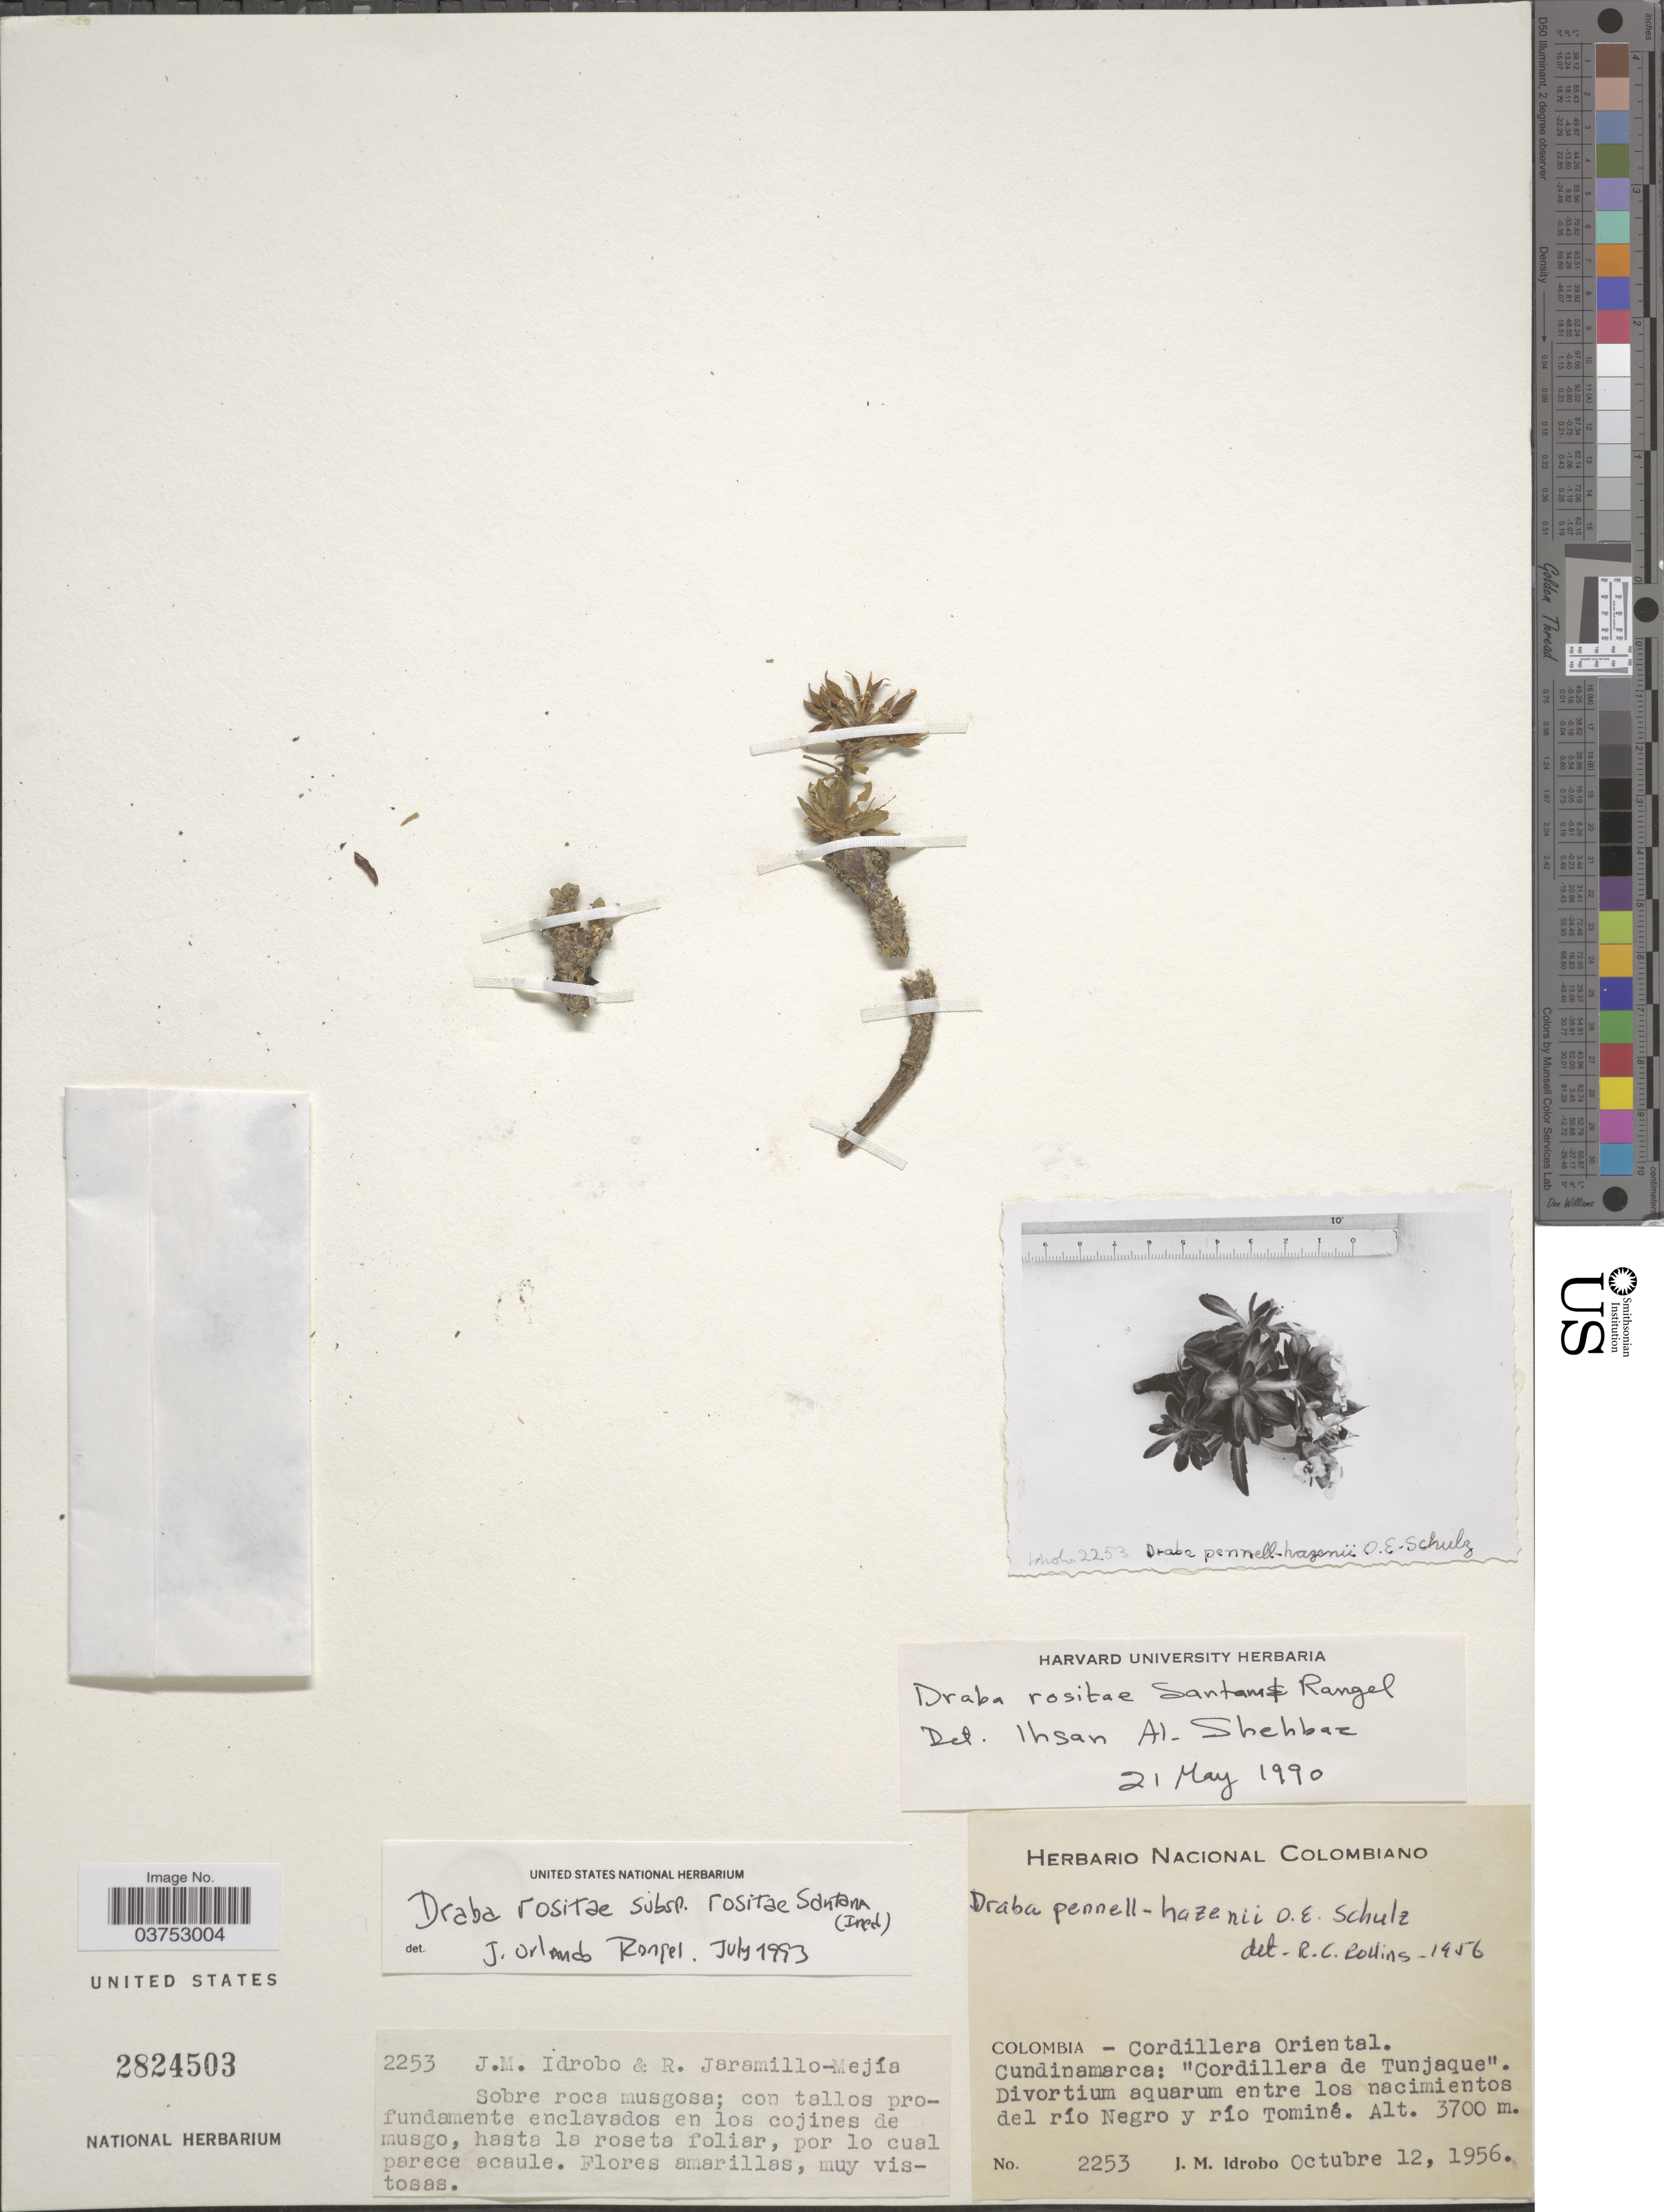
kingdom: Plantae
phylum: Tracheophyta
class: Magnoliopsida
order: Brassicales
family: Brassicaceae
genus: Draba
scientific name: Draba rositae subsp. rositae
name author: Santana & J.O. Rangel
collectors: J. M. Idrobo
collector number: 2253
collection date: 1956-10-12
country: Colombia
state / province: Cundinamarca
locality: Cordillera Oriental. "Cordillera de Tunjaque". Divortium aquarum entre los nacimientos del río Negro y río Tominé.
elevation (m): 3700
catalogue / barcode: US 2824503